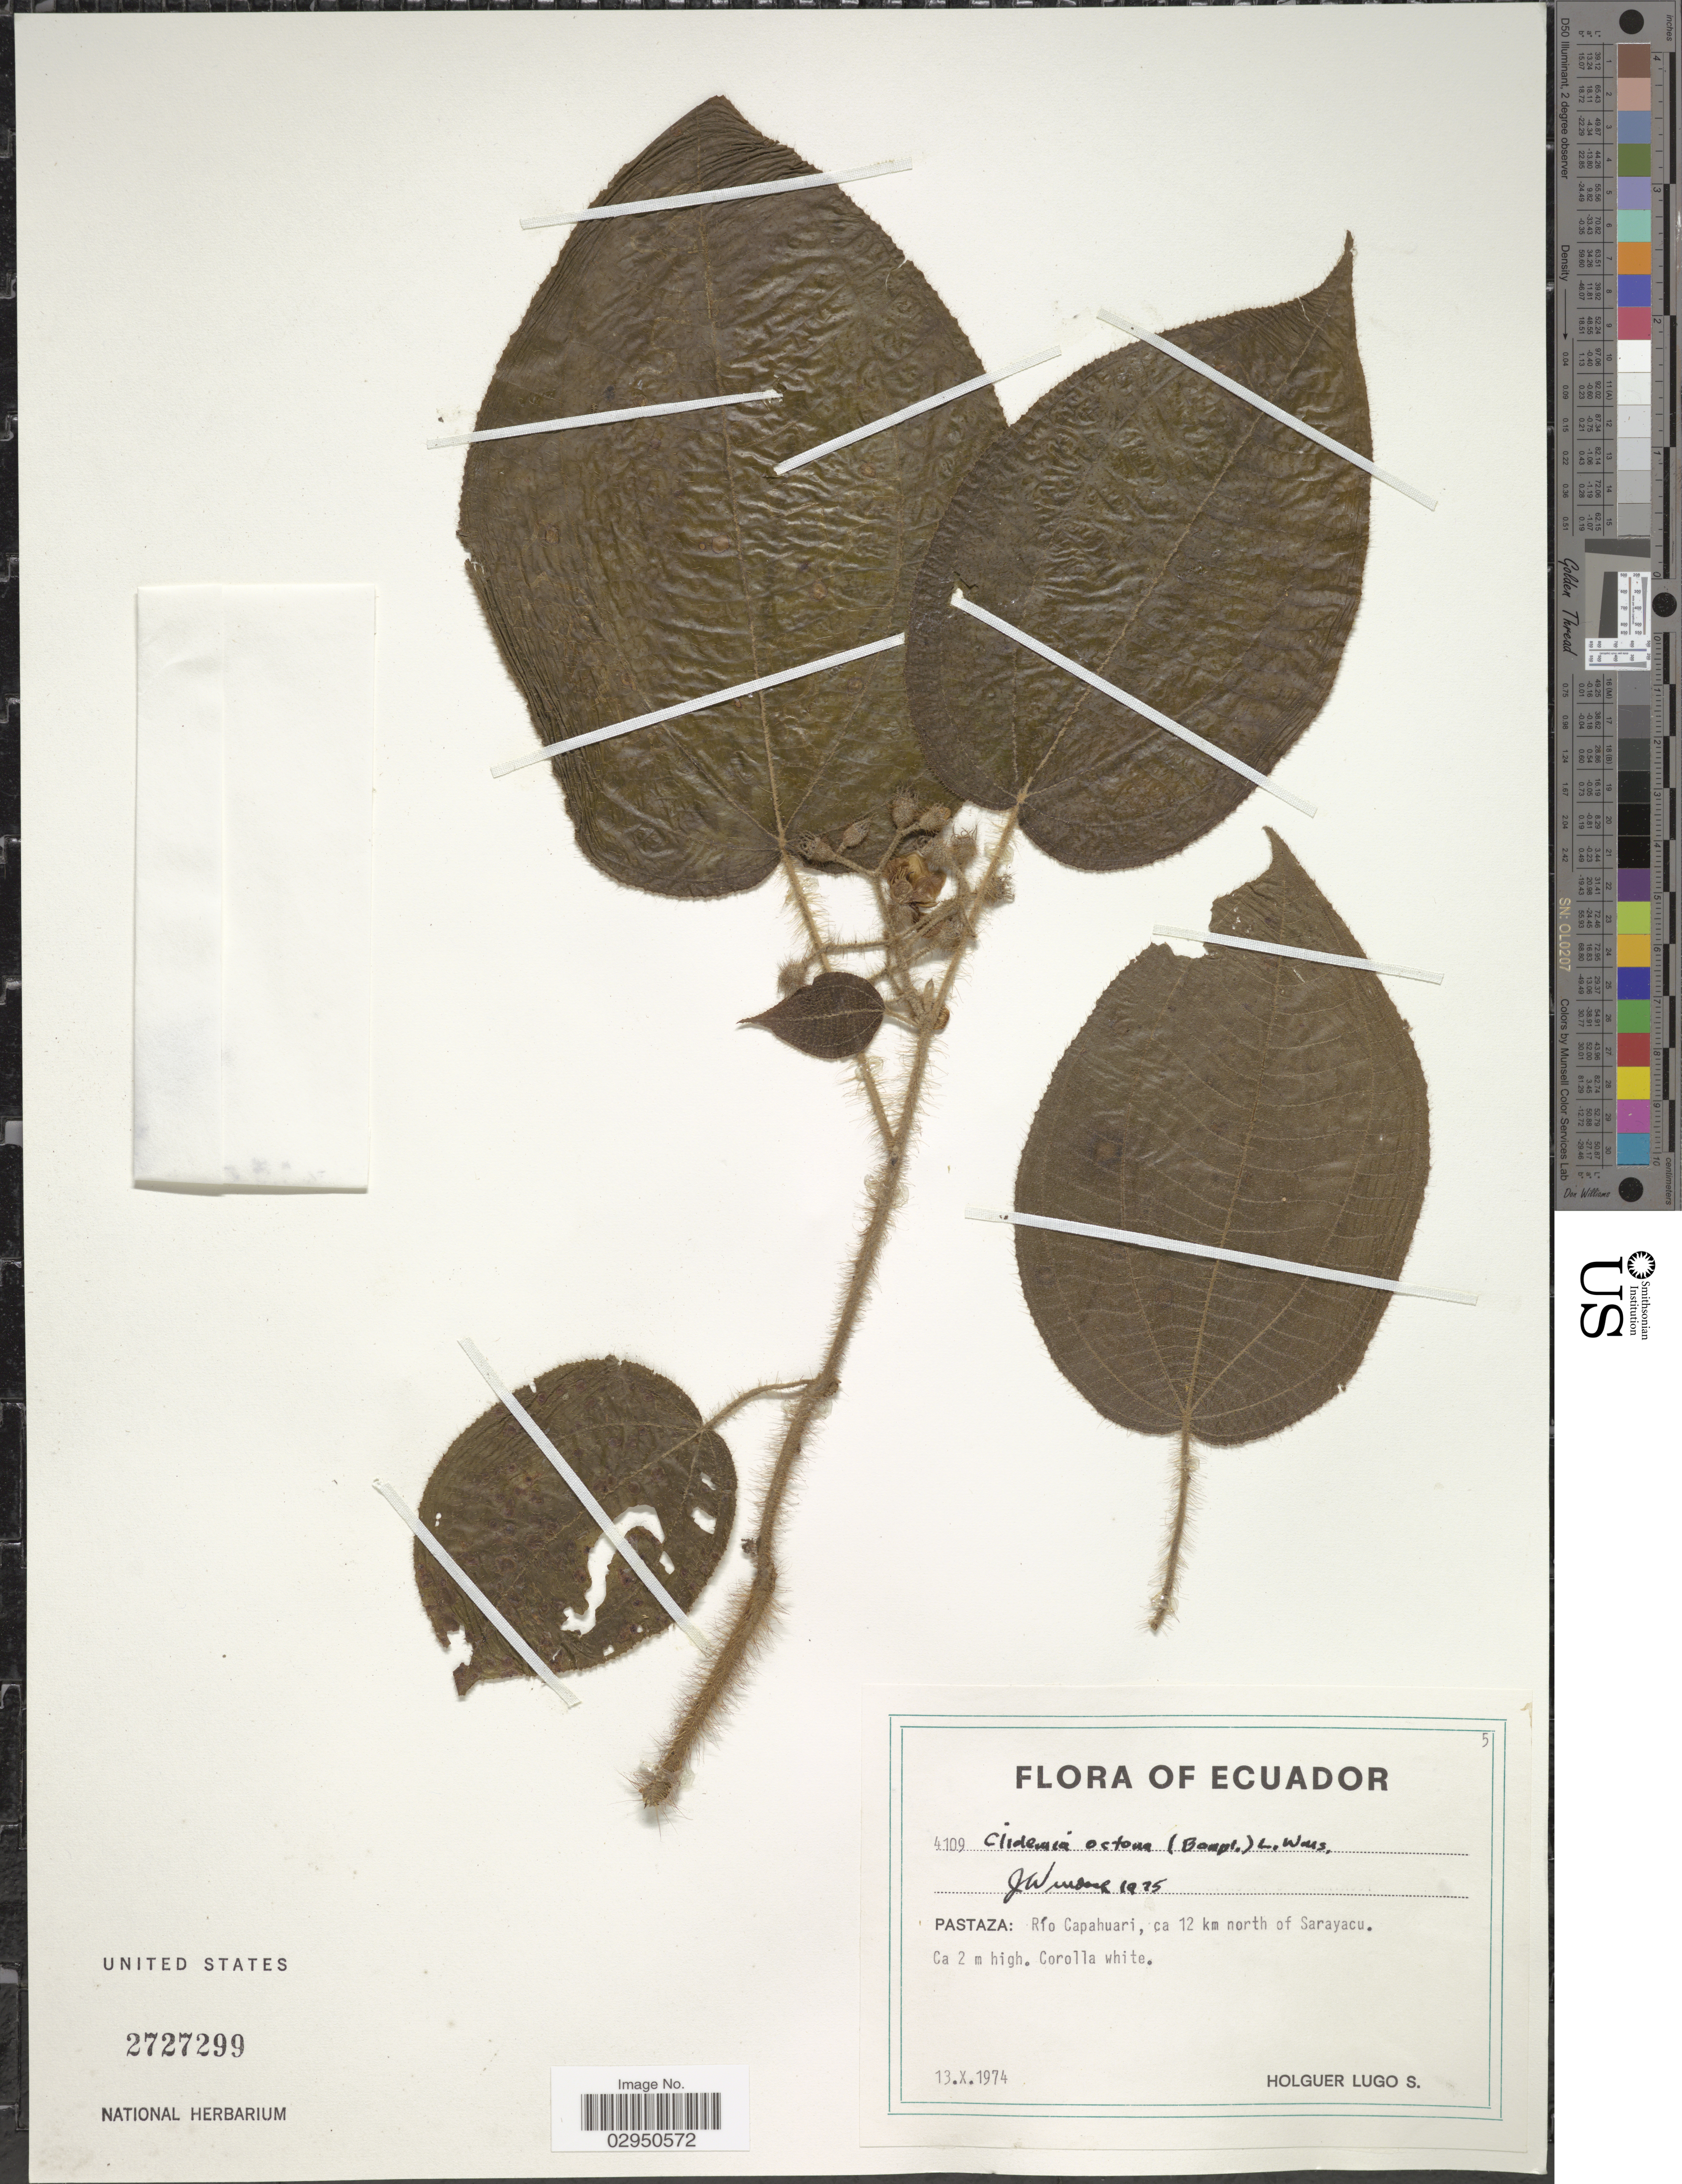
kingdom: Plantae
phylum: Tracheophyta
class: Magnoliopsida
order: Myrtales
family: Melastomataceae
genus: Clidemia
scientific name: Clidemia octona subsp. octona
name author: (Bonpl.) L.O. Williams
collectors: H. Lugo S.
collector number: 4109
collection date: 1974-10-13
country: Ecuador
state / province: Pastaza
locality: Río Capahuari, ca 12 km north of Sarayacu.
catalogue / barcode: US 2727299